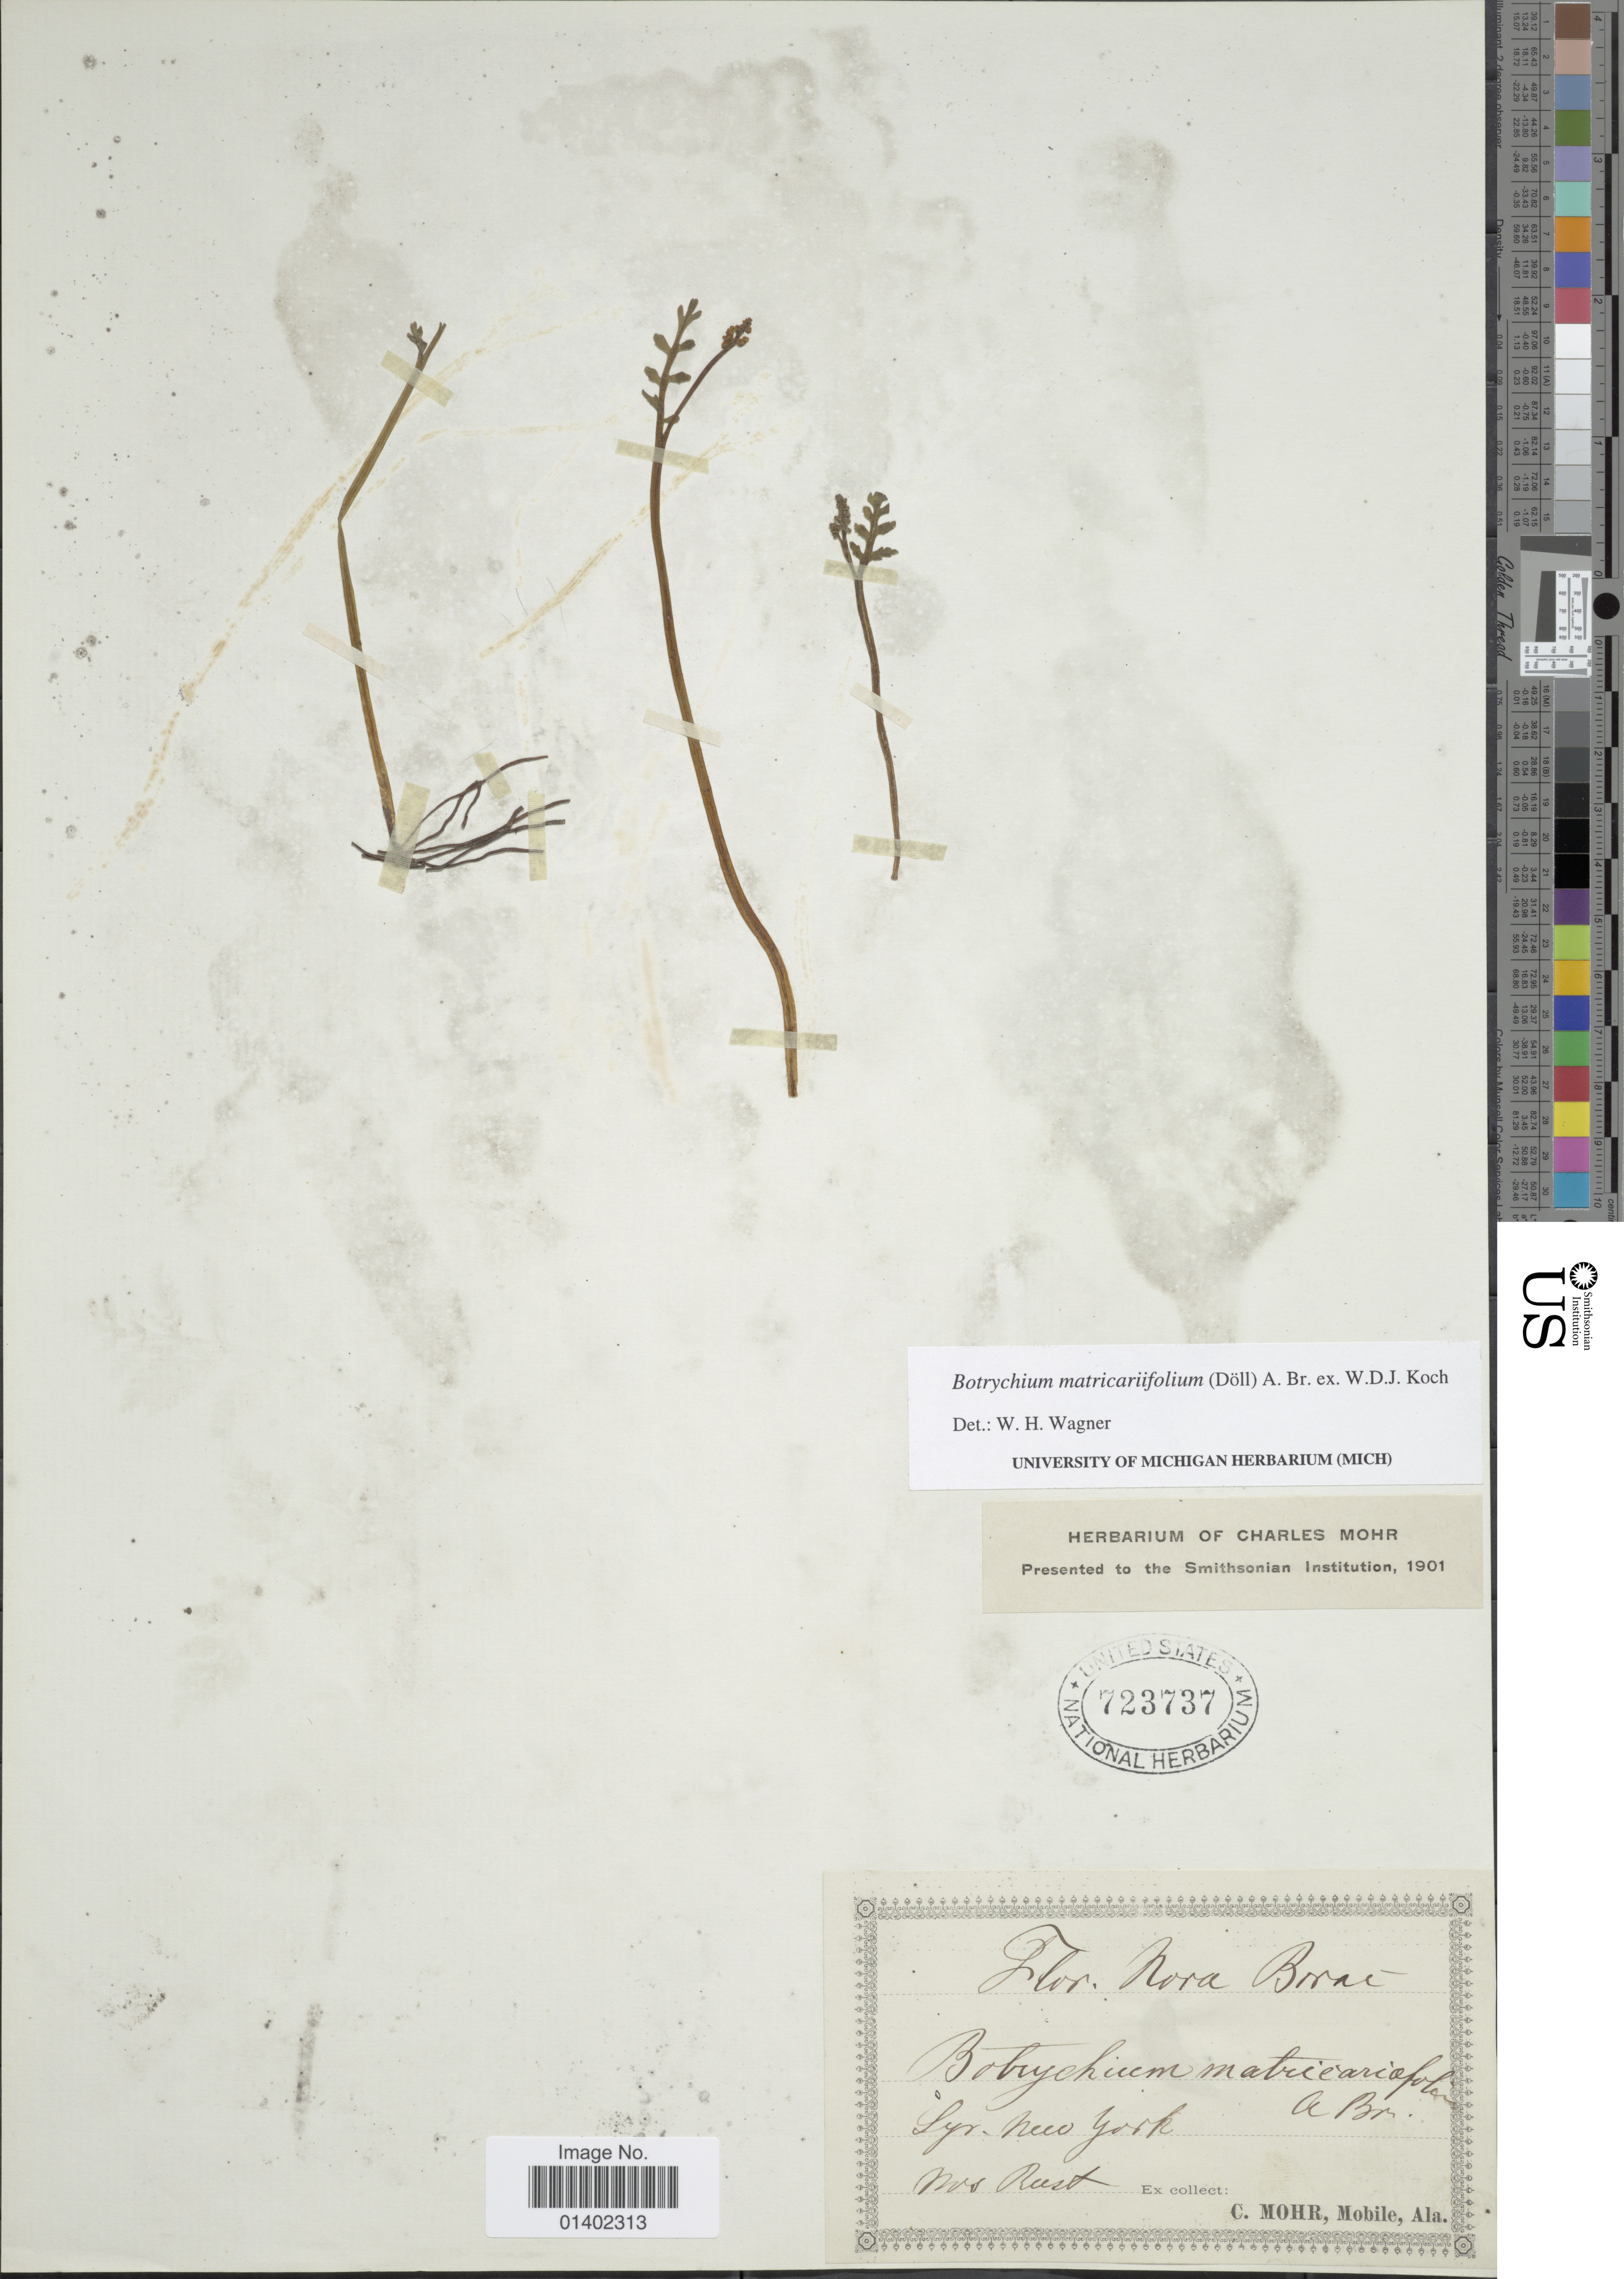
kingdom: Plantae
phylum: Tracheophyta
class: Polypodiopsida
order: Ophioglossales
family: Ophioglossaceae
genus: Botrychium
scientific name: Botrychium matricariifolium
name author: (A. Braun ex Dowell) A. Braun ex Koch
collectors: C. T. Mohr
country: United States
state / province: New York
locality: Syr, Nos Rust [interpreted]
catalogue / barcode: US 723737